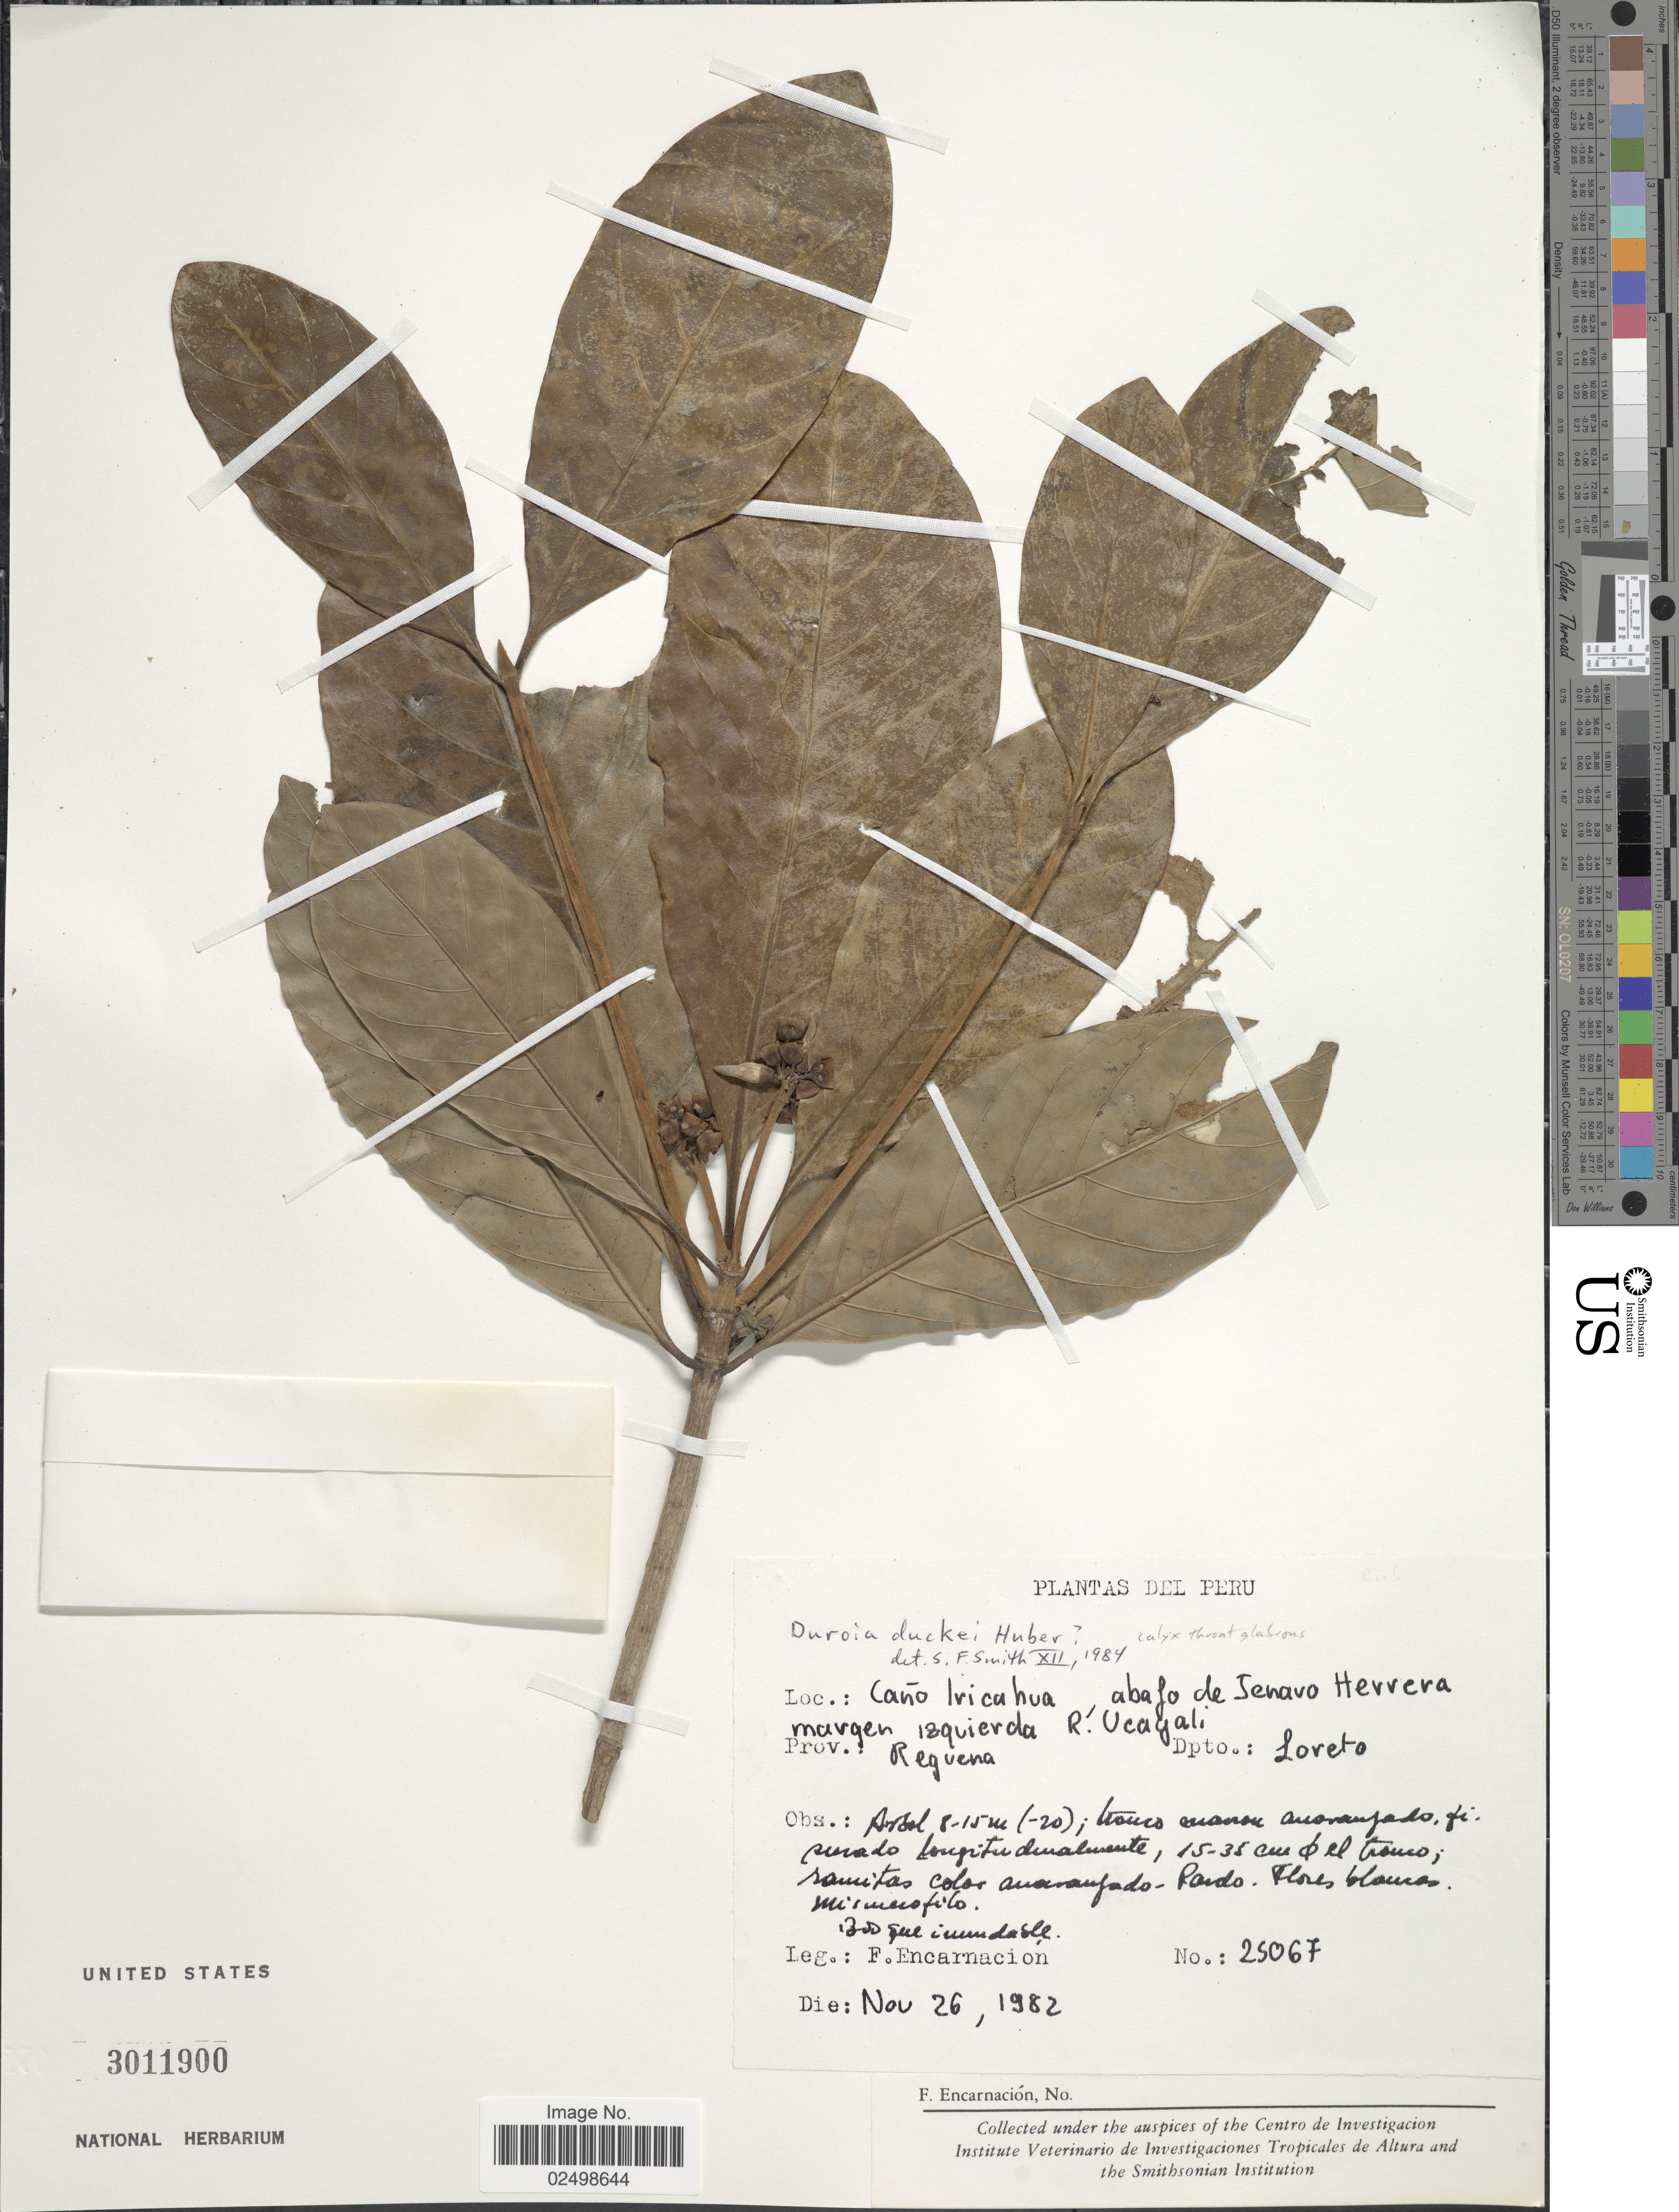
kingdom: Plantae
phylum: Tracheophyta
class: Magnoliopsida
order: Gentianales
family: Rubiaceae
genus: Duroia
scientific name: Duroia duckei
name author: Huber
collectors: F. Encarnación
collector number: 25067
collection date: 1982-11-26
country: Peru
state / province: Loreto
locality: Cano Iricahua, abajo de Jenavo Herrera margen isquerda R'Ucagali. Prov.: Regvena.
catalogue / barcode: US 3011900